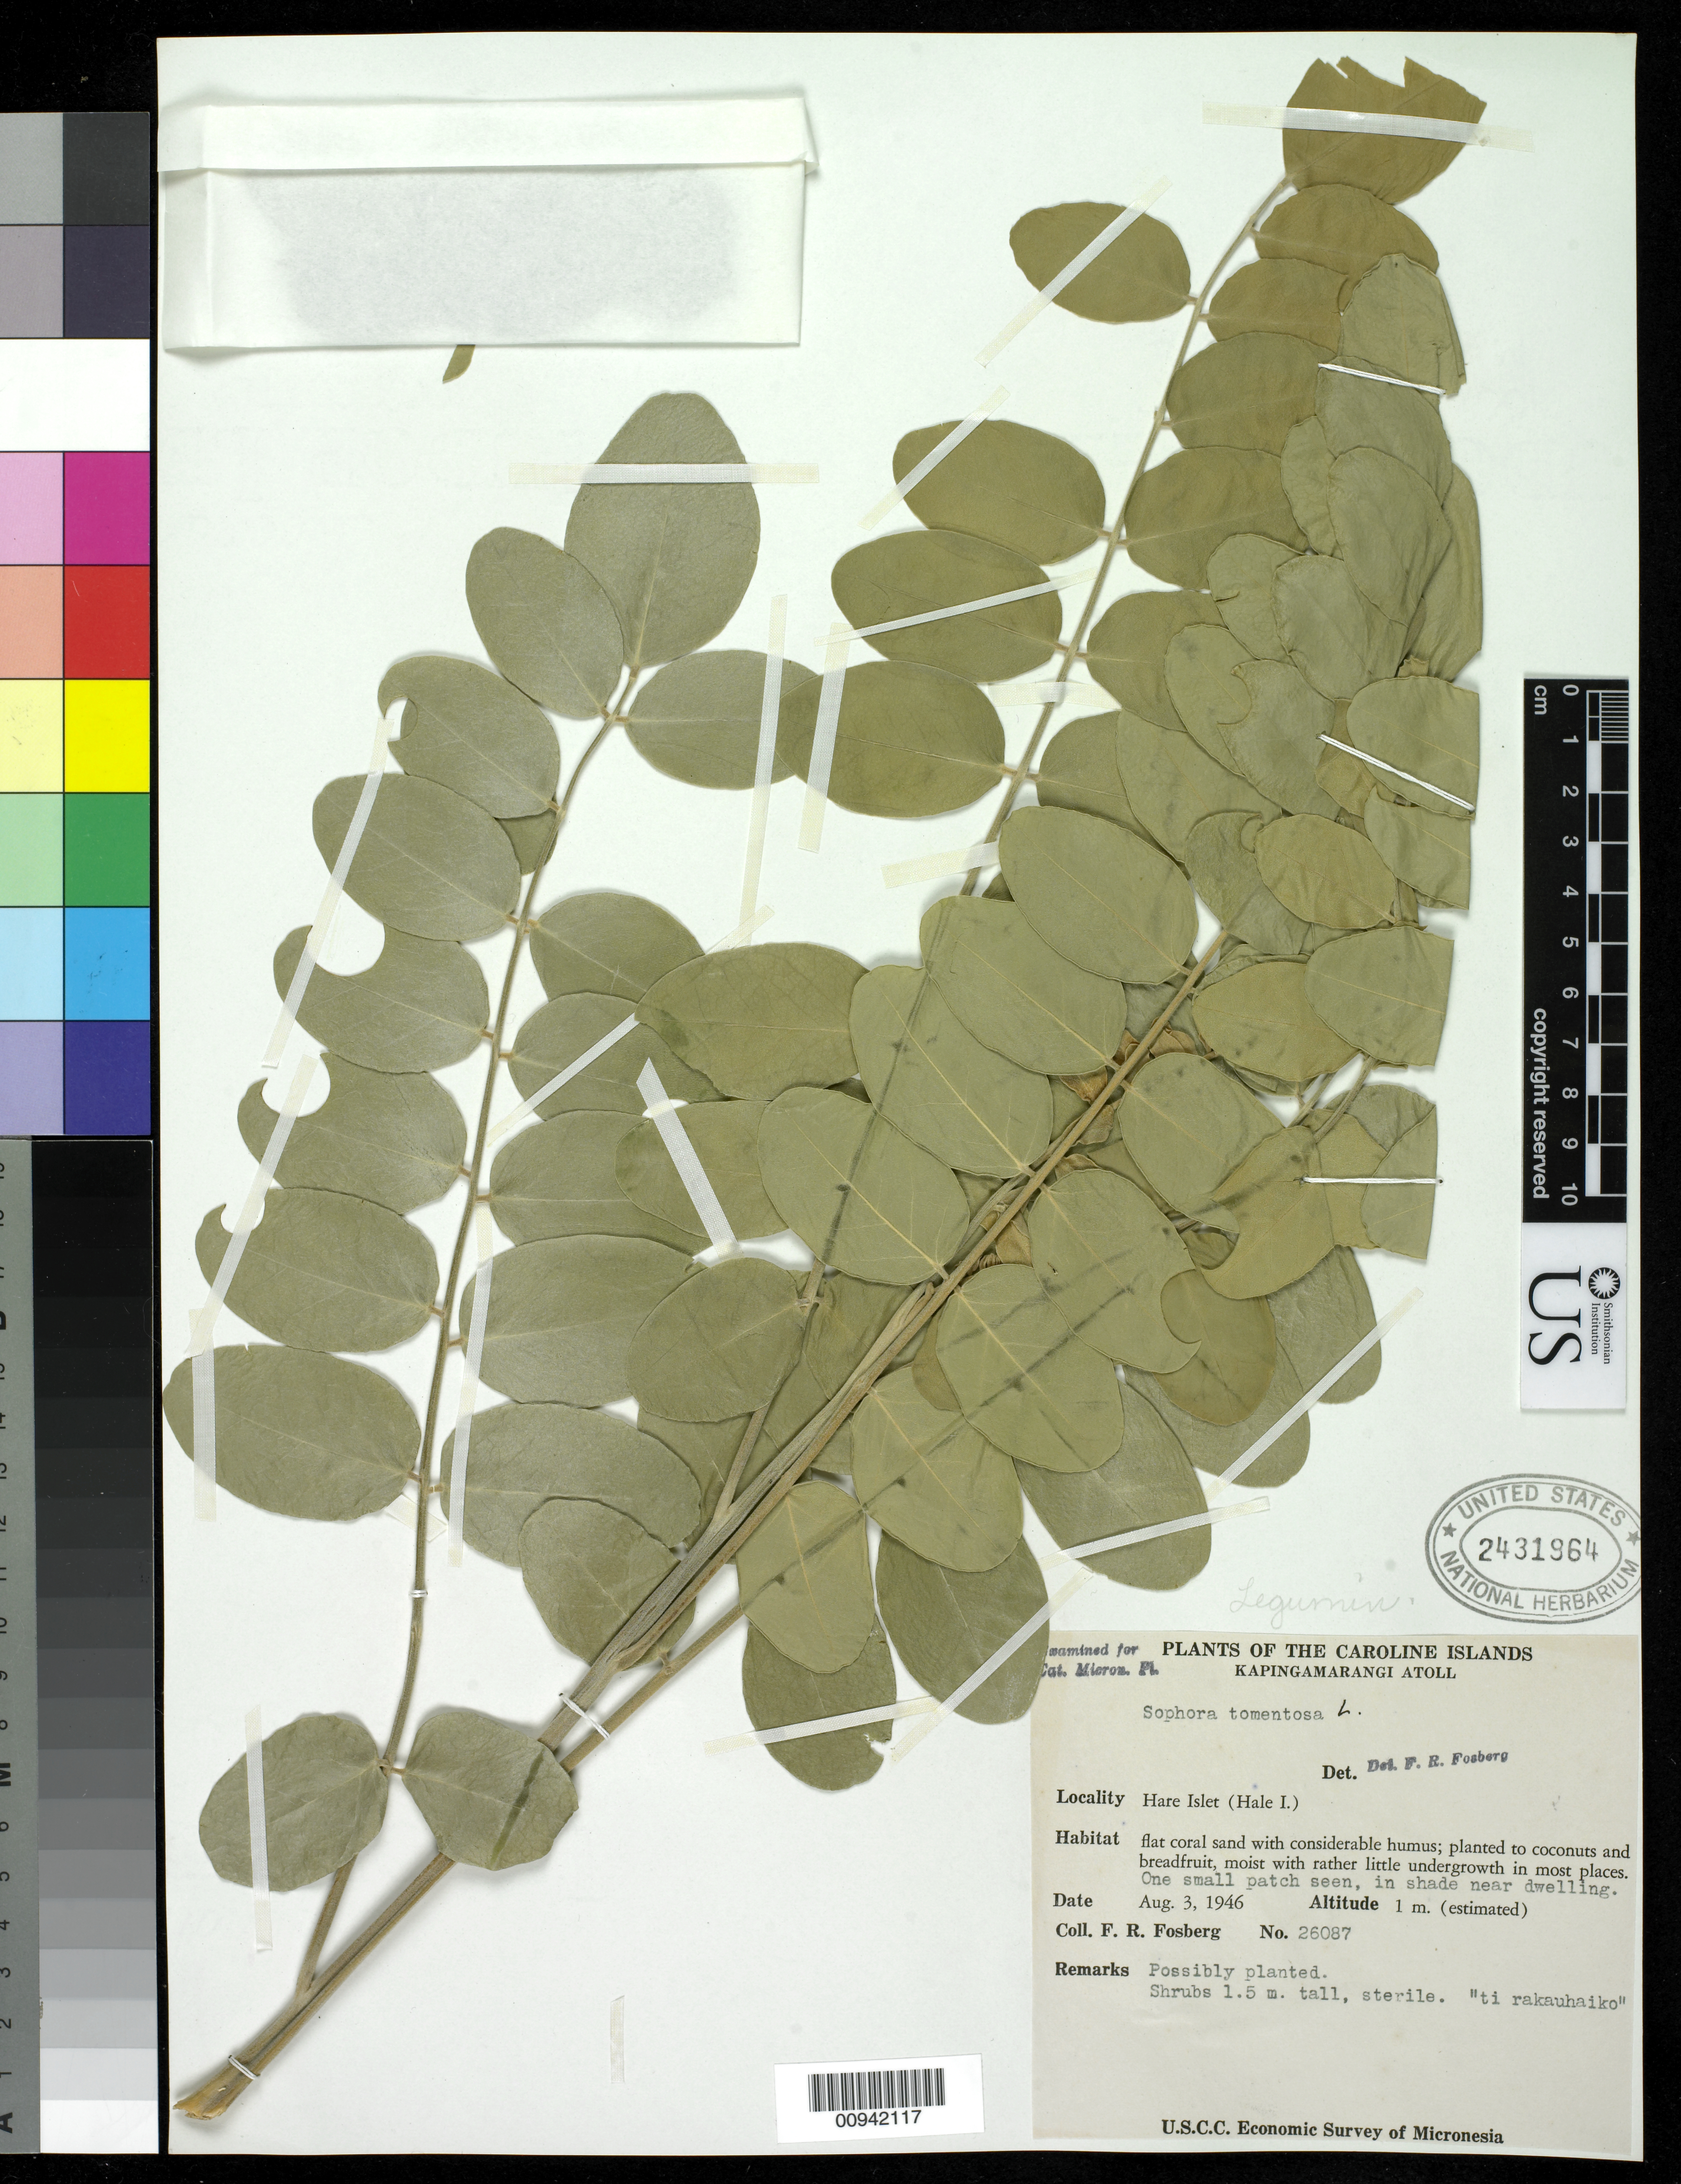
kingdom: Plantae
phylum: Tracheophyta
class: Magnoliopsida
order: Fabales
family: Fabaceae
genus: Sophora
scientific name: Sophora tomentosa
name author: L.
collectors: F. R. Fosberg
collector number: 26087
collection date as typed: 03 Aug 1946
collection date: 1946-08-03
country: Micronesia, Federated States of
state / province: Pohnpei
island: Kapingamarangi Atoll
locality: Hare Islet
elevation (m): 1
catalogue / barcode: US 2431964